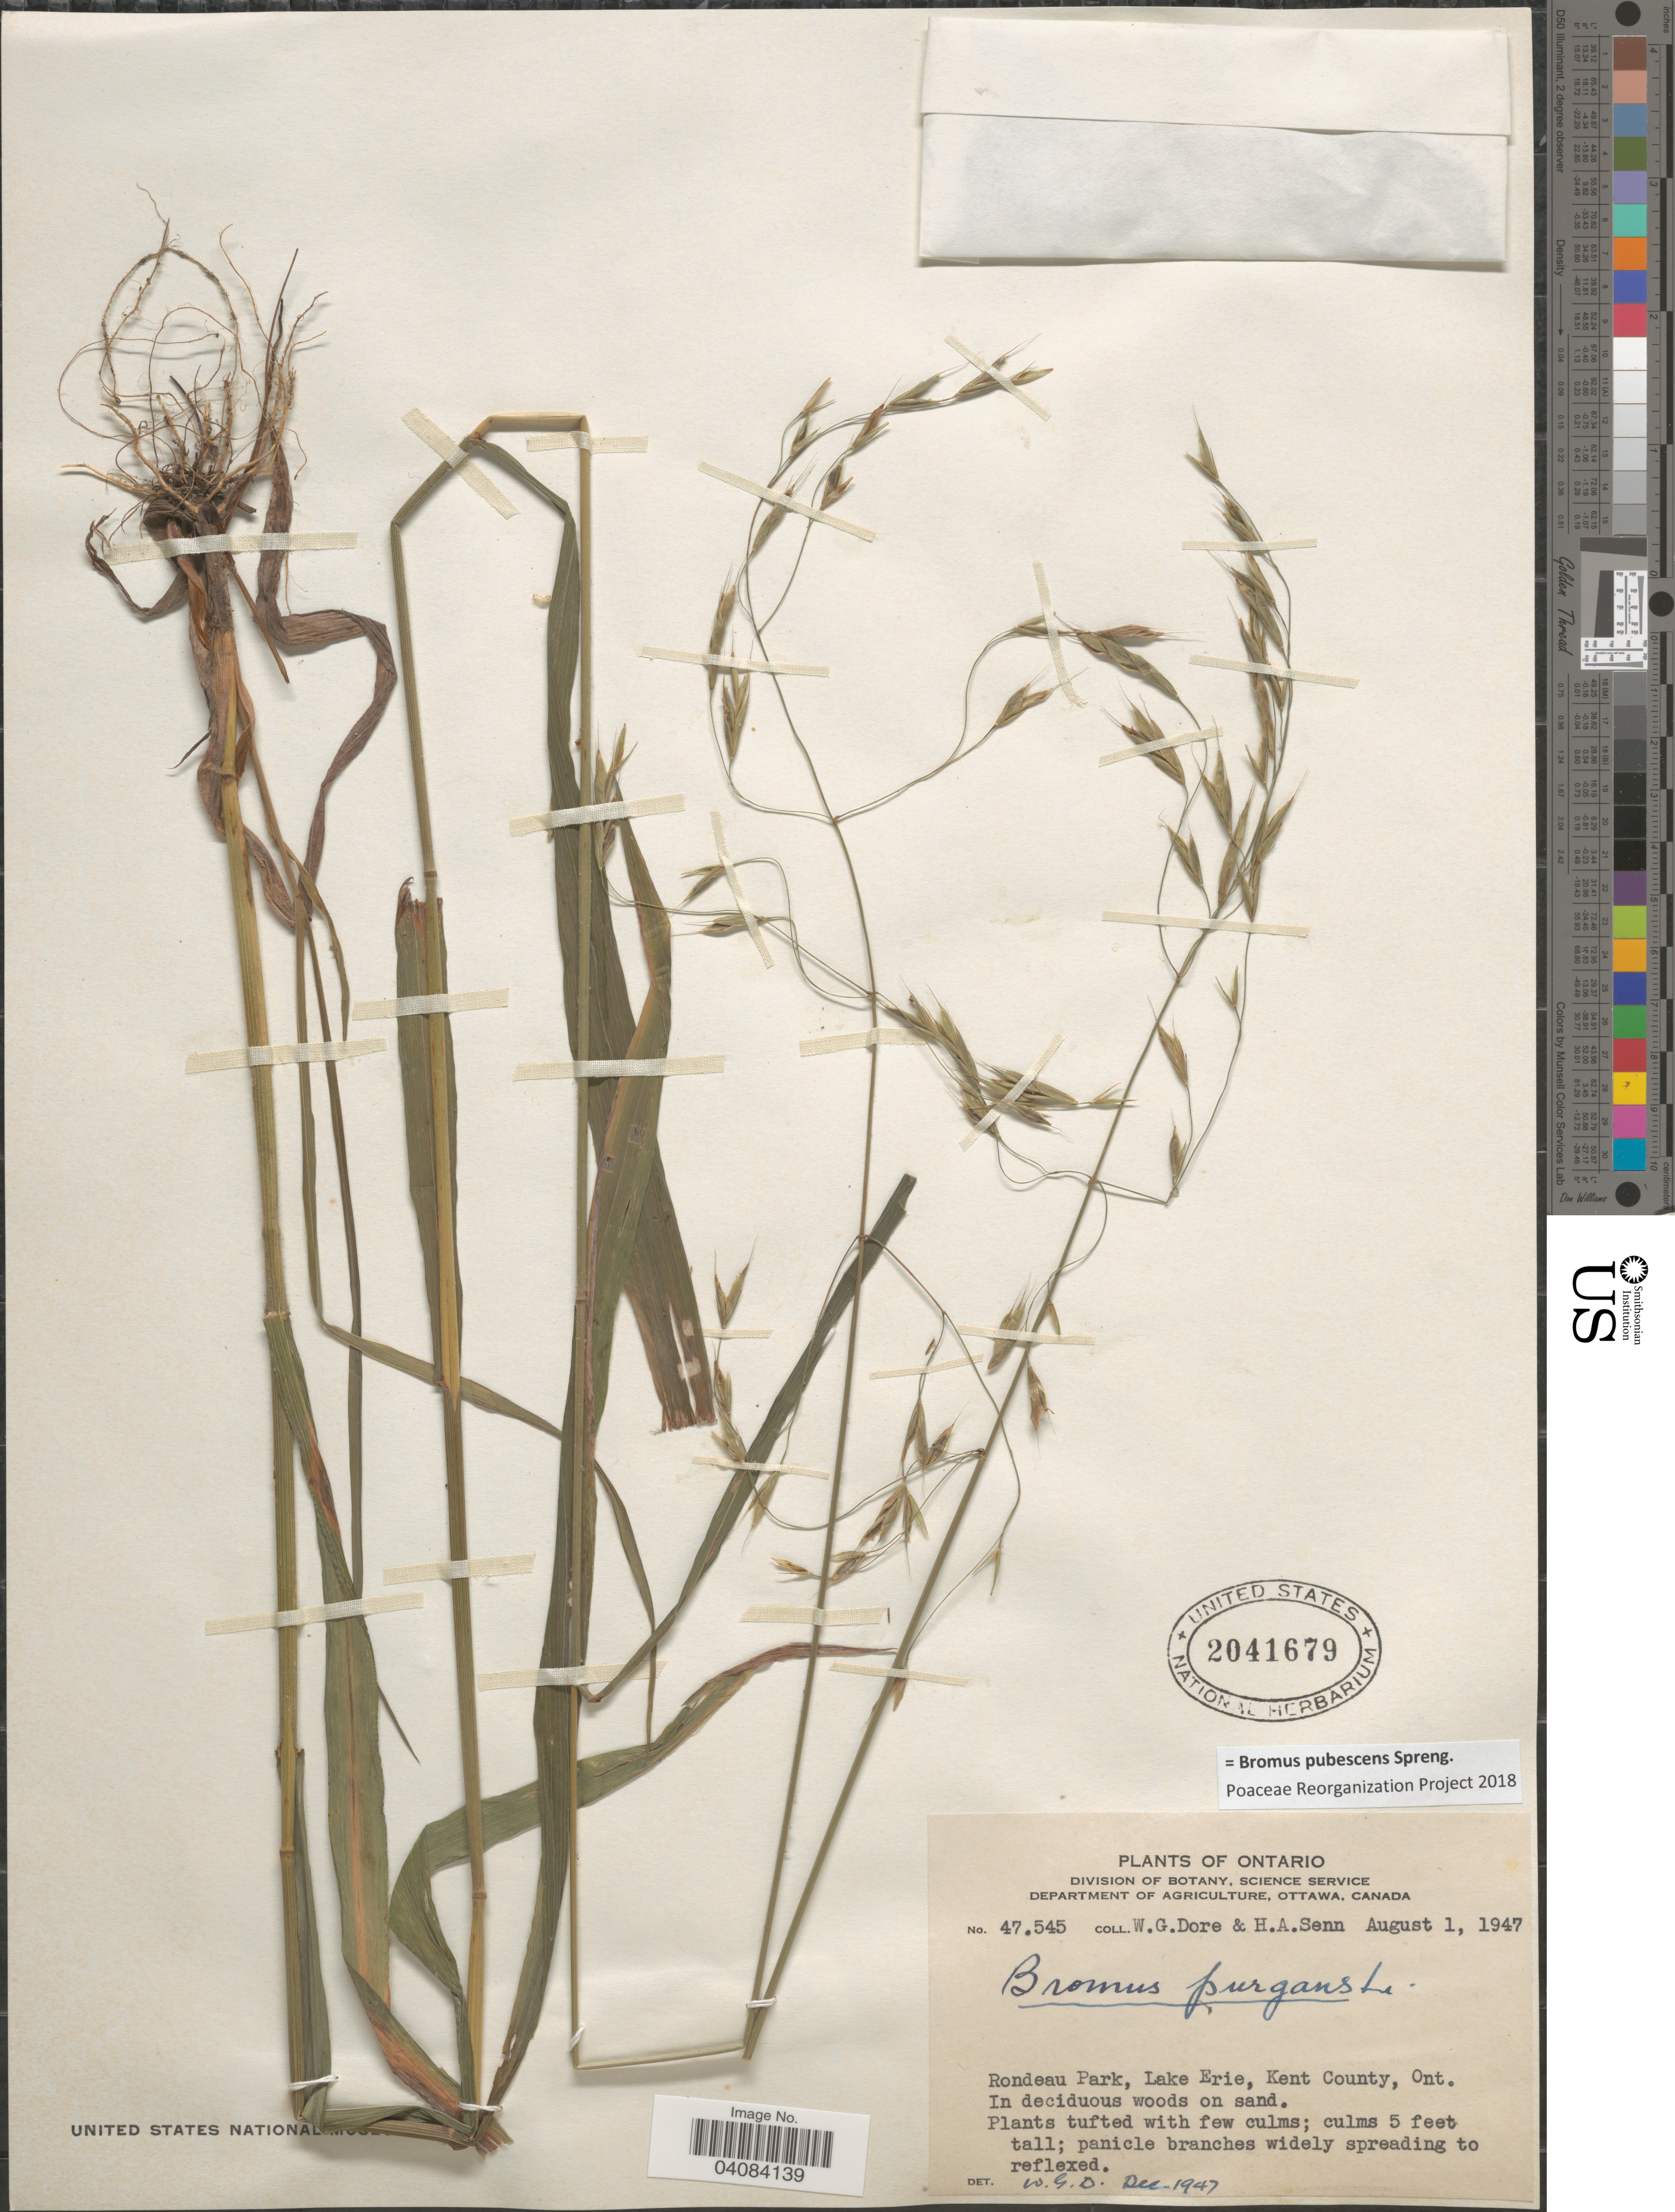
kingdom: Plantae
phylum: Tracheophyta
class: Liliopsida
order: Poales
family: Poaceae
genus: Bromus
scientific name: Bromus pubescens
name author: Muhl. ex Willd.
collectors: W. Dore & H. Senn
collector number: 47545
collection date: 1947-08-01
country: Canada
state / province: Ontario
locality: Rondeau Park, Lake Erie, Kent County.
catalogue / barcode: US 2041679